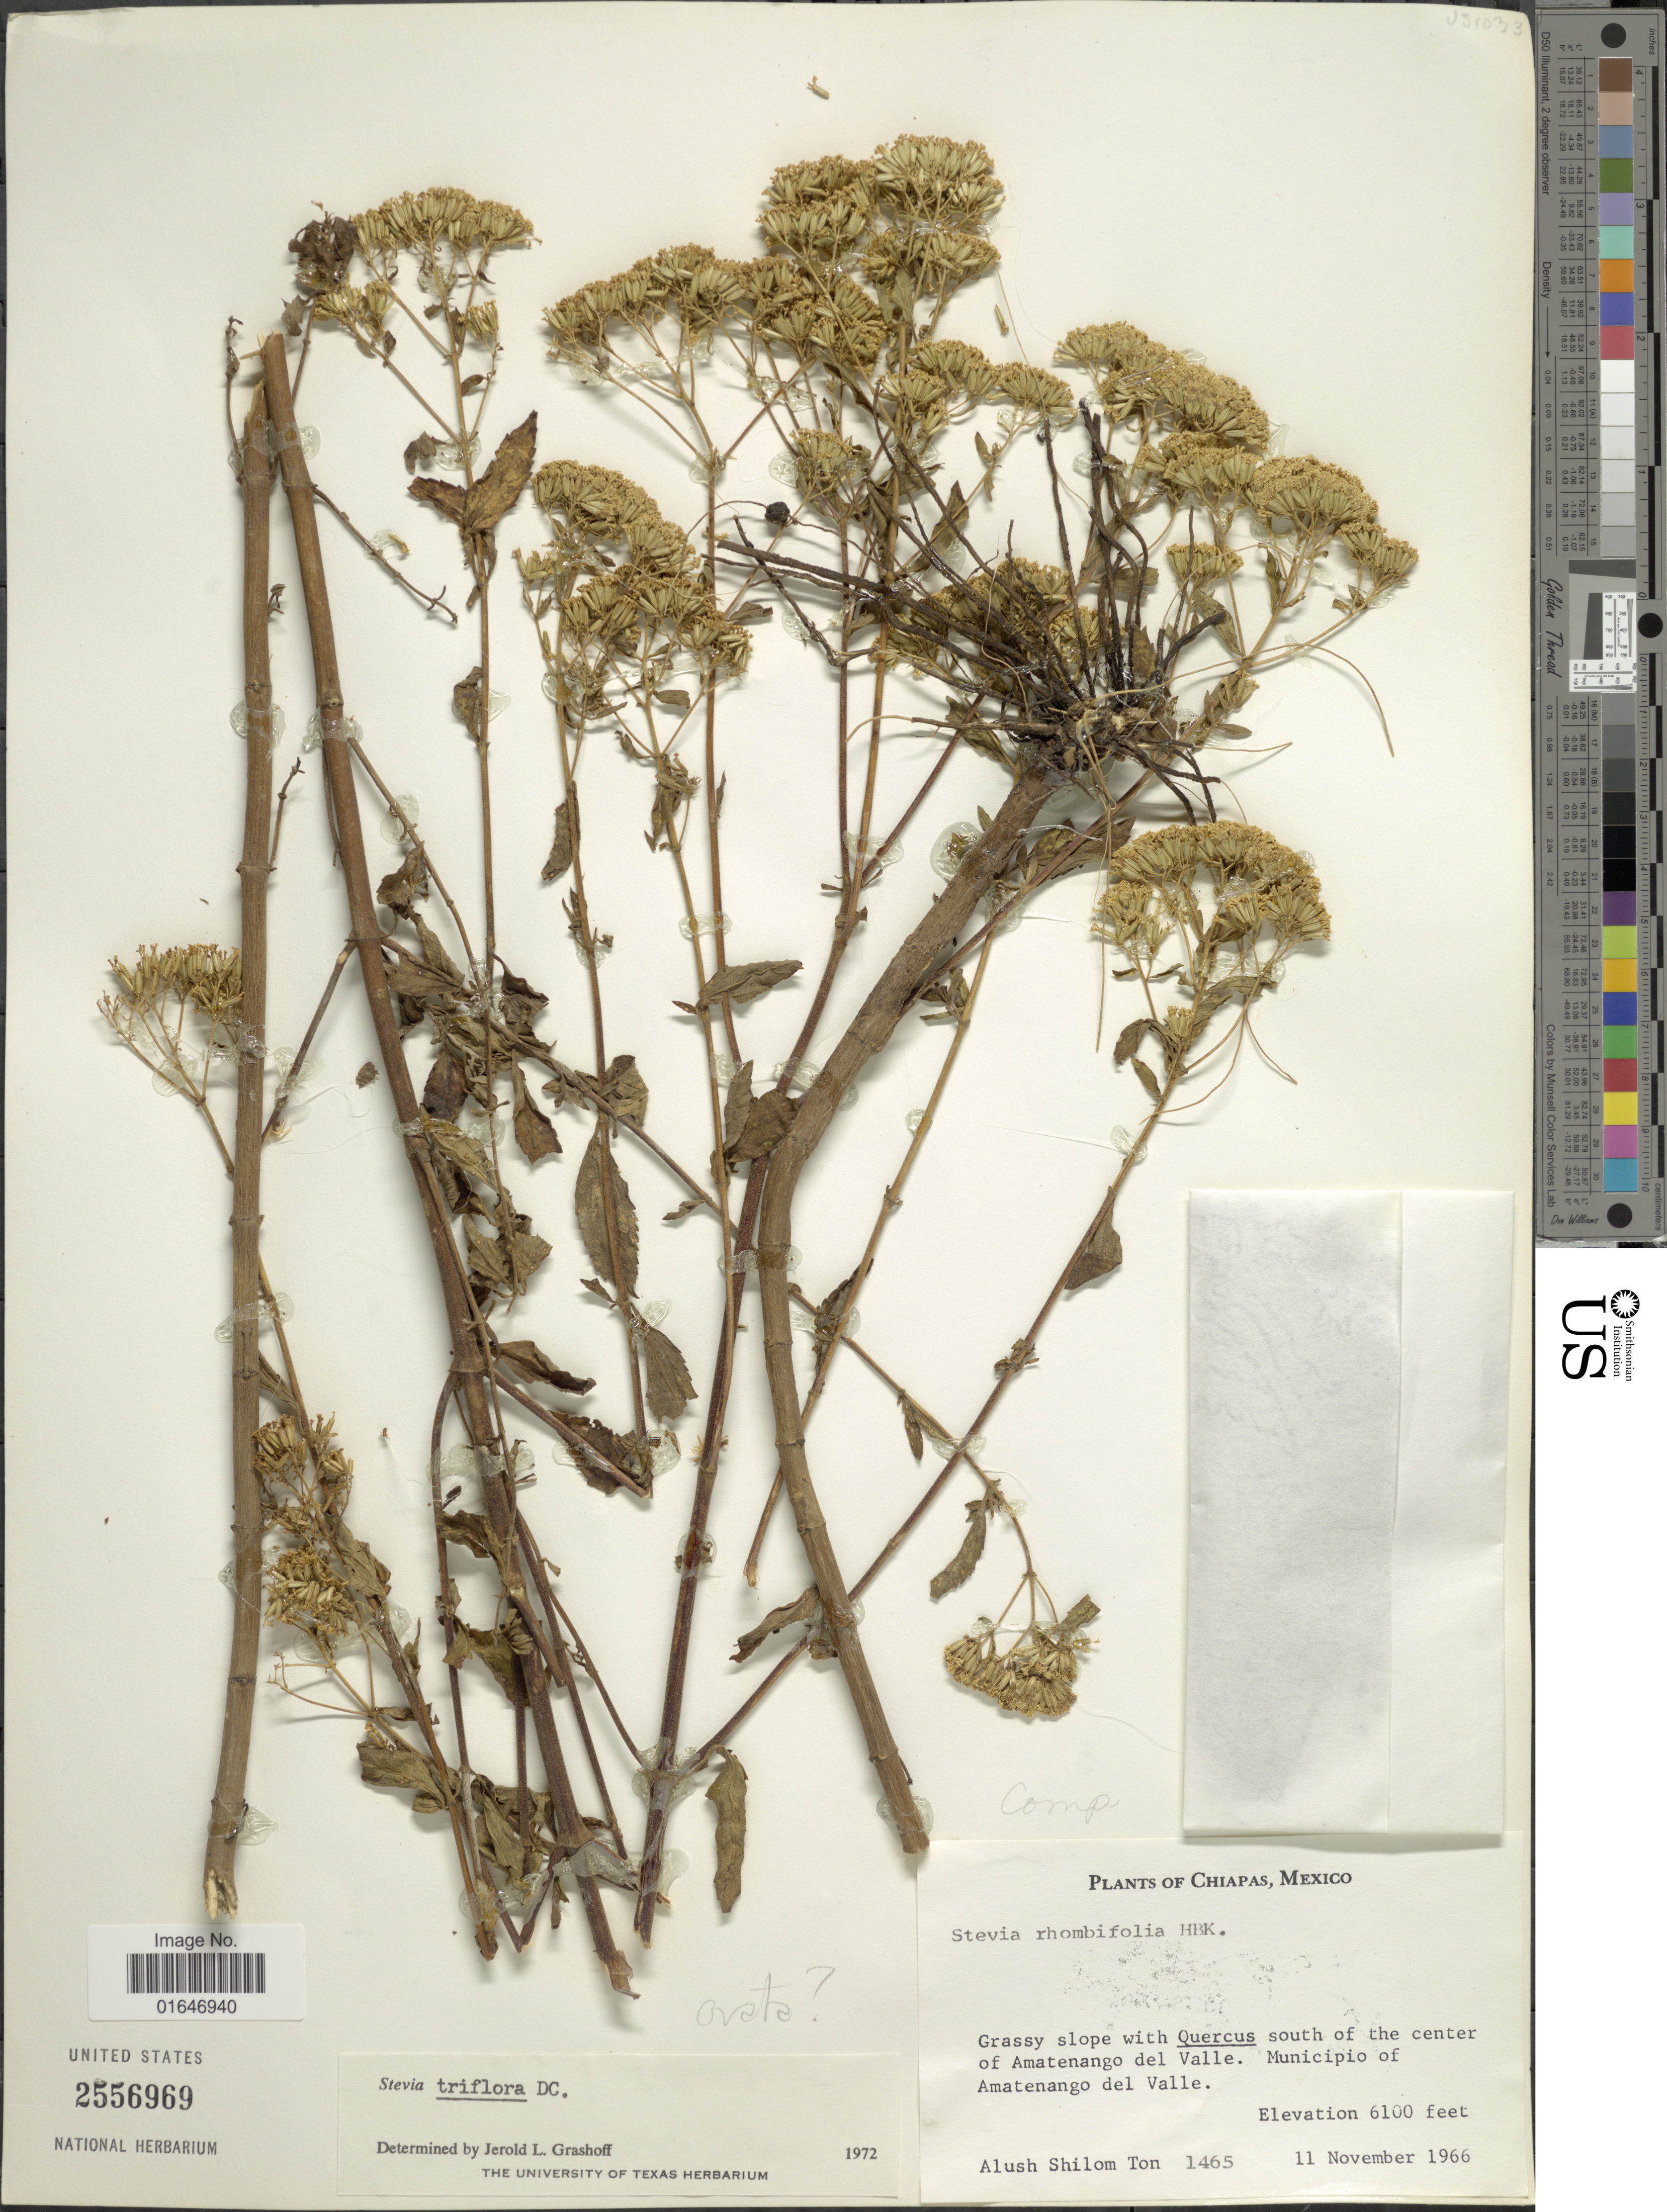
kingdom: Plantae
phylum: Tracheophyta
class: Magnoliopsida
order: Asterales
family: Asteraceae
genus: Stevia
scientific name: Stevia ovata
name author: Willd.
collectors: A. M. Ton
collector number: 1465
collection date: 1966-11-11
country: Mexico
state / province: Chiapas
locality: Grassy slope south of the center of Amatenango del Valle, Municipio of Amatenango del Valle.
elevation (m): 1859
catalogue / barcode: US 2556969